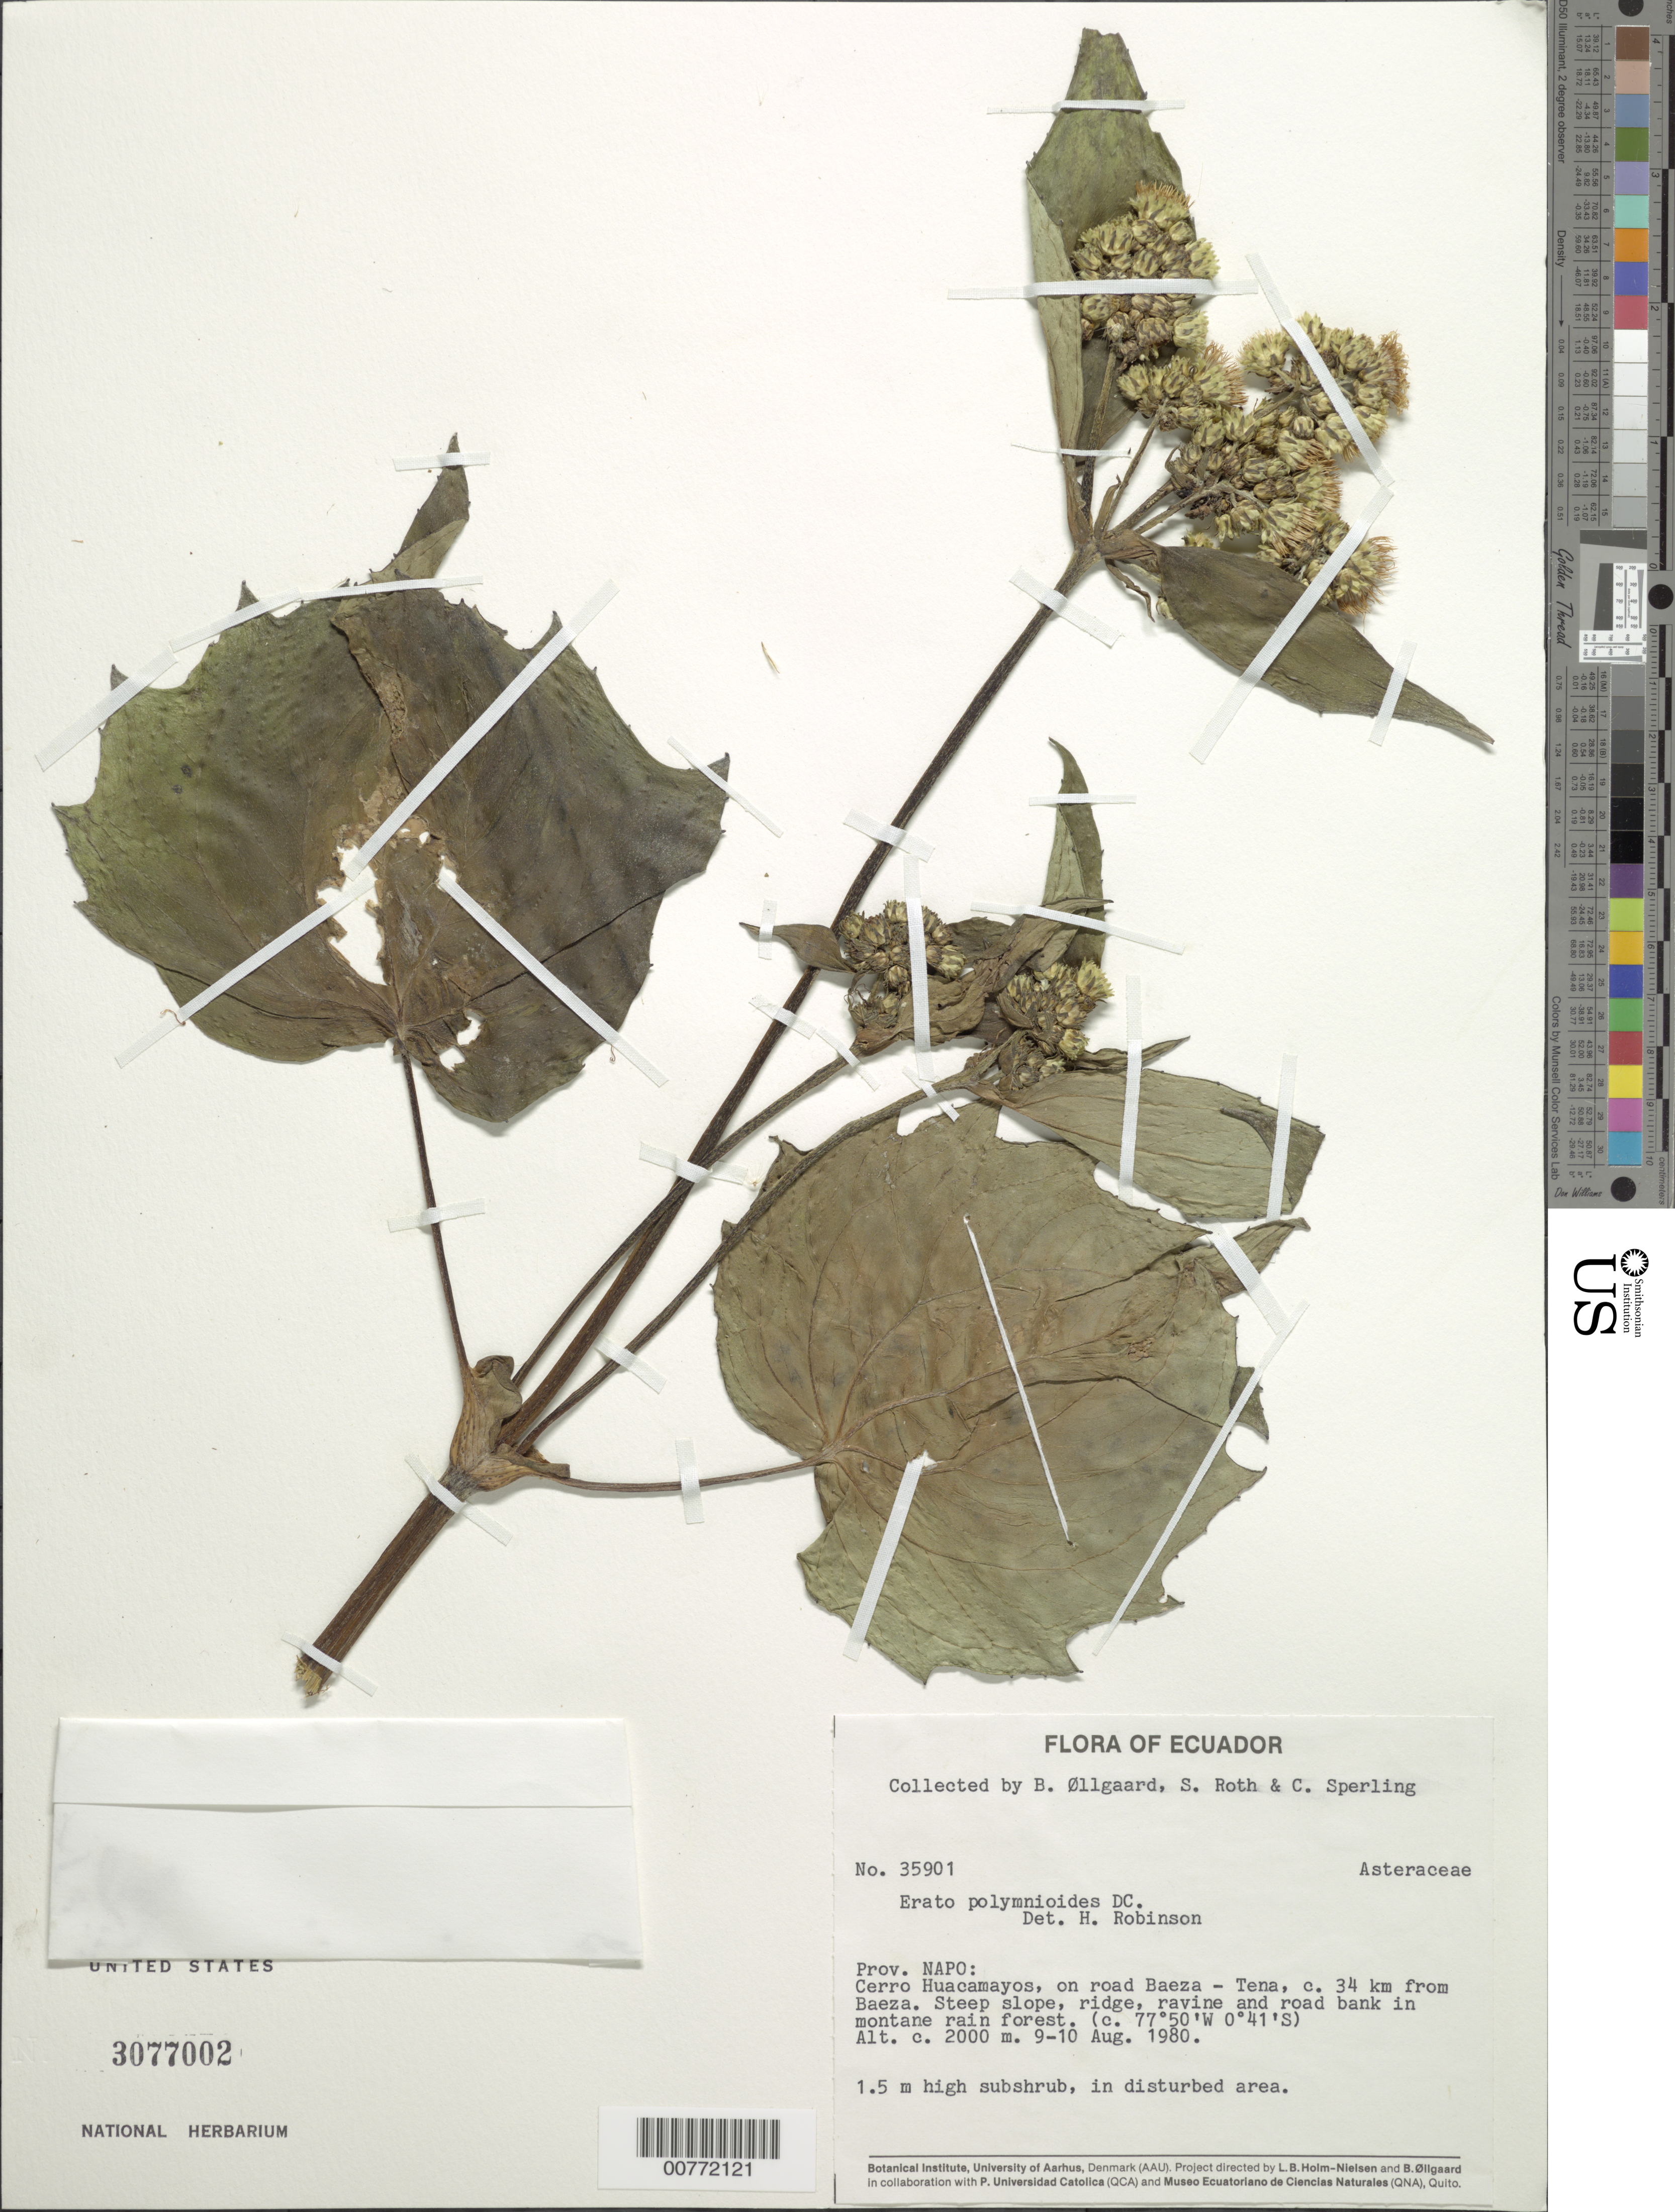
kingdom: Plantae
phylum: Tracheophyta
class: Magnoliopsida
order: Asterales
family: Asteraceae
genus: Erato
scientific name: Erato polymnioides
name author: DC.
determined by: Øllgaard, Benjamin; Robinson, Harold E.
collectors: B. Øllgaard, S. Roth & C. Sperling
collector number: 35901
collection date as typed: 9 August 1980 to 10 August 1980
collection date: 1980-08-09/1980-08-10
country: Ecuador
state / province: Napo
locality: Cerro Huacamayos, on road to Baeza-Tena, c. 34km from Baeza.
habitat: Steep slope, ridge, ravine and road bank in montane rainforest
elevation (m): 2000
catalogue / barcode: US 3077002